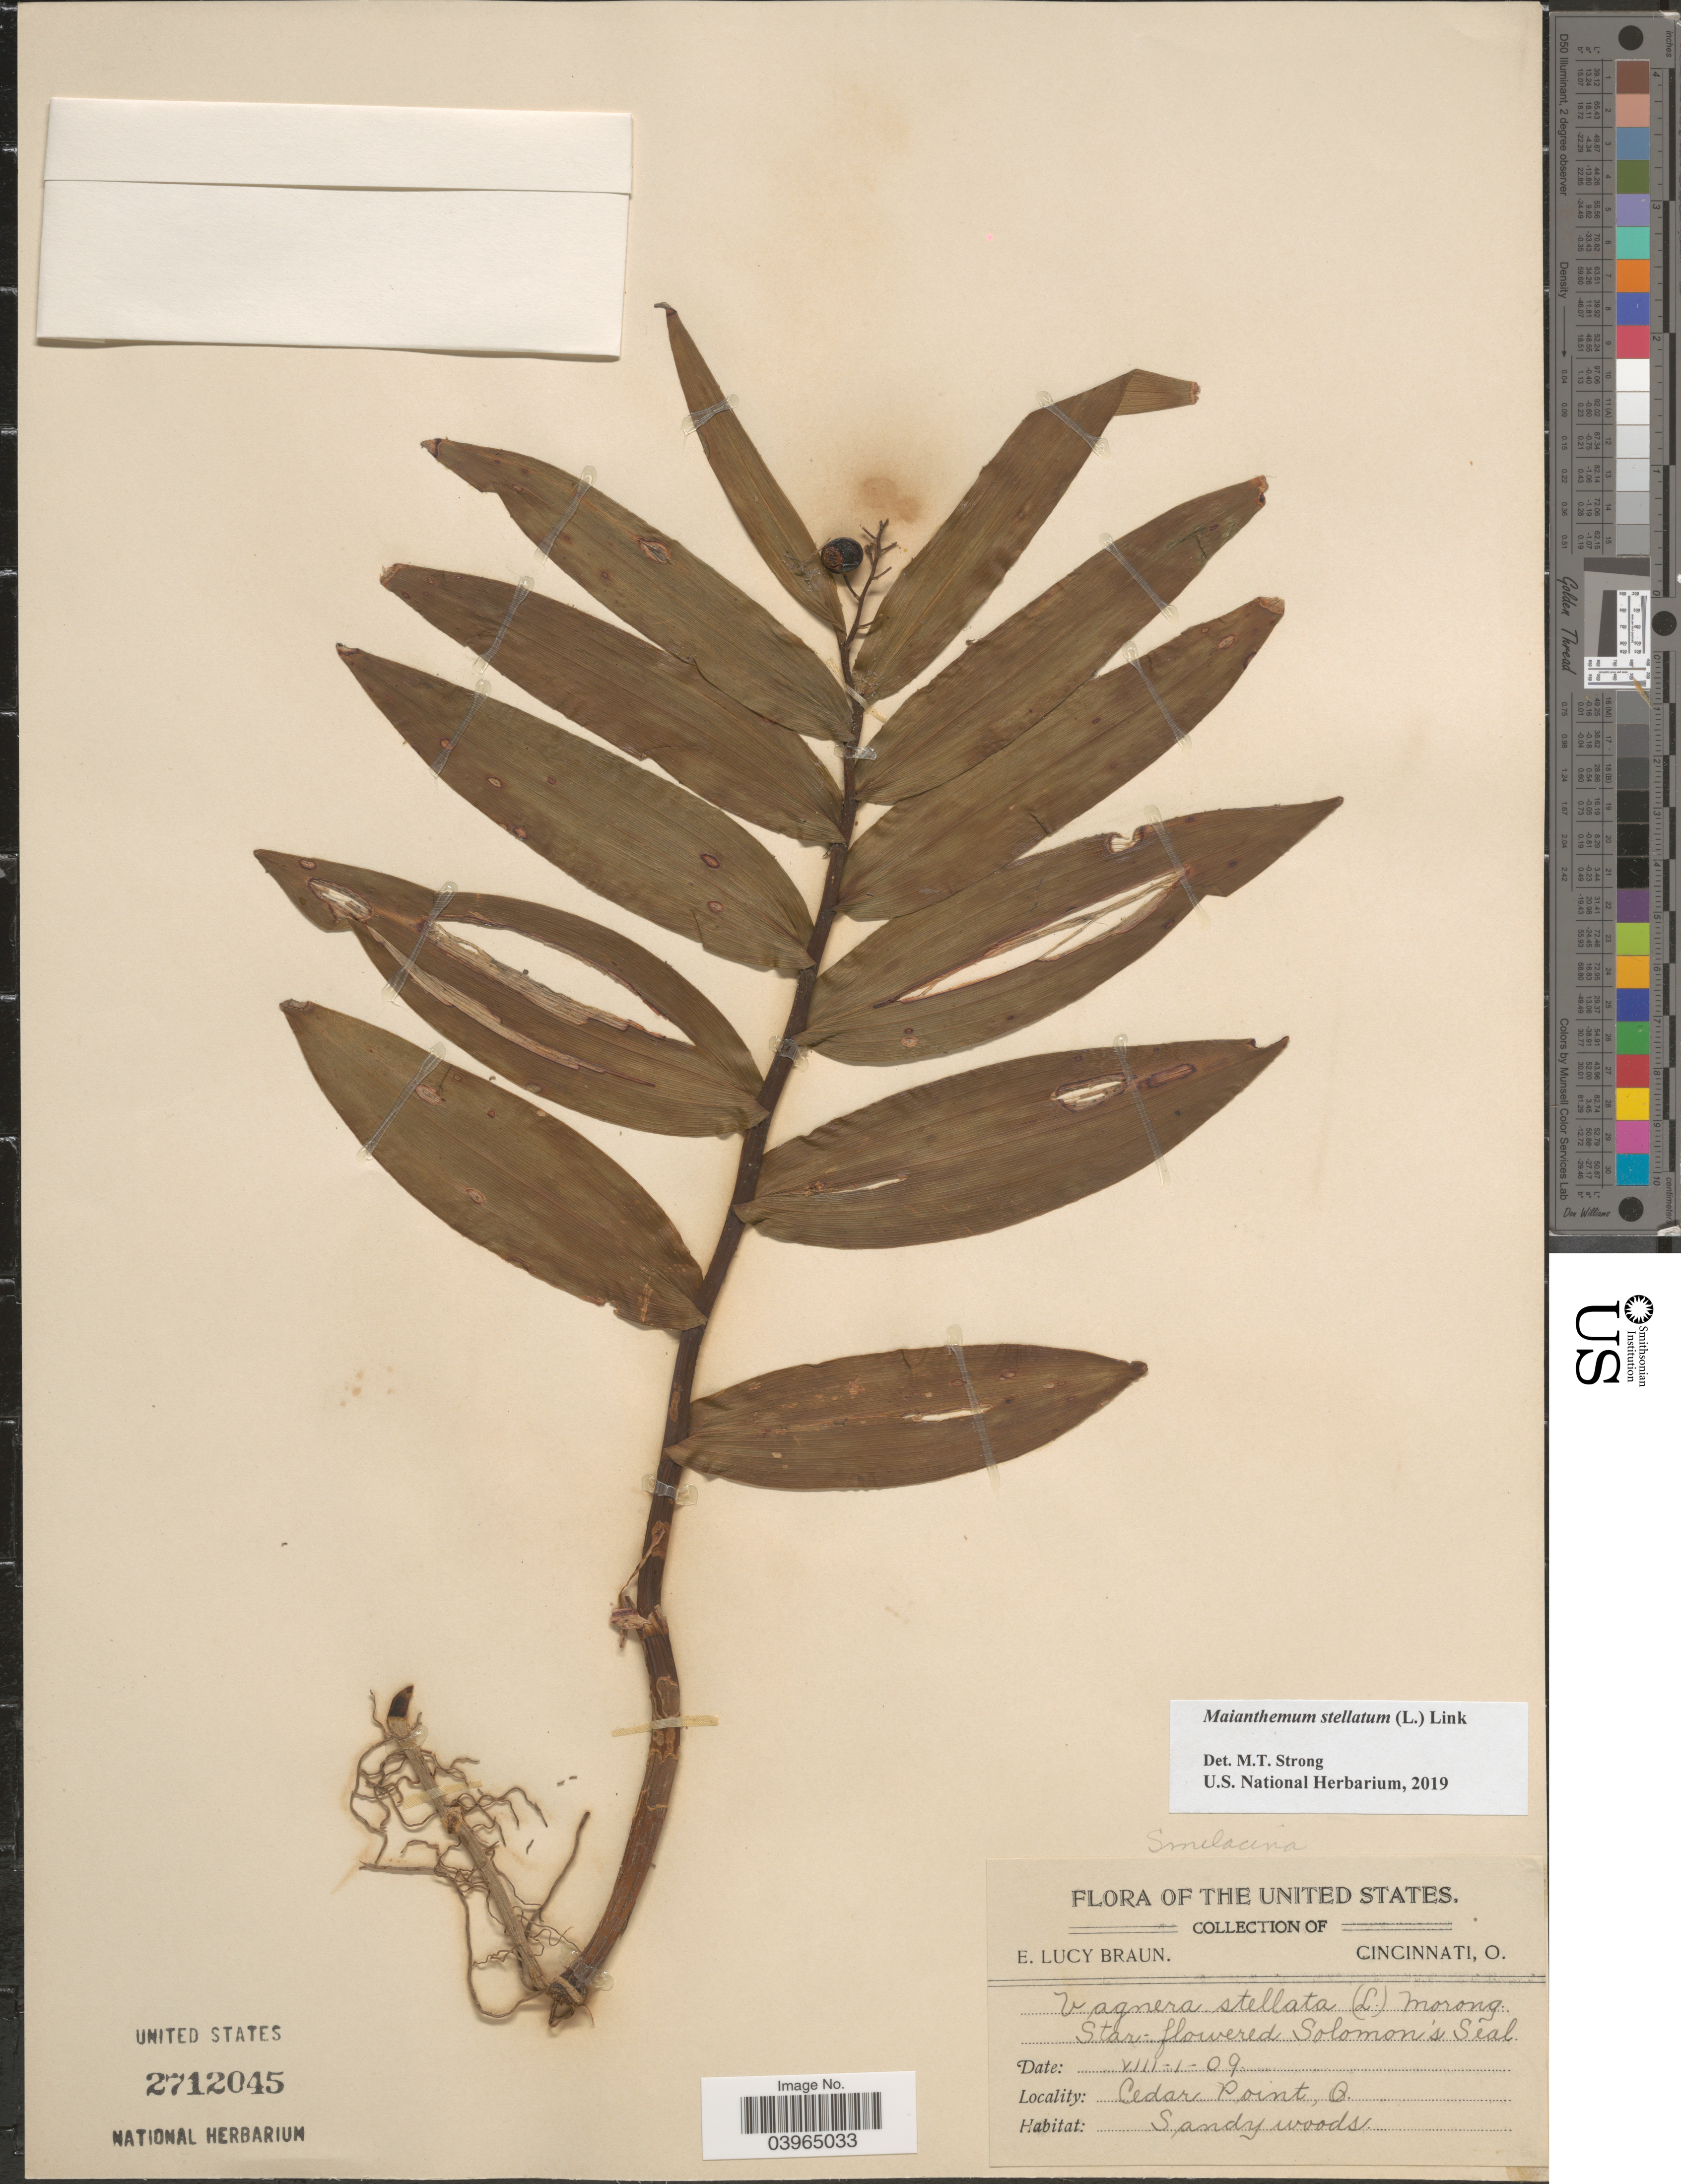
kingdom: Plantae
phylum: Tracheophyta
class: Liliopsida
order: Asparagales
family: Asparagaceae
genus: Maianthemum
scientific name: Maianthemum stellatum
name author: (L.) Link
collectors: E. L. Braun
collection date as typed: Transcribed d/m/y: 1/8/9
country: United States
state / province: Ohio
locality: Cedar Point. Sandy woods.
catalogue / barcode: US 2712045